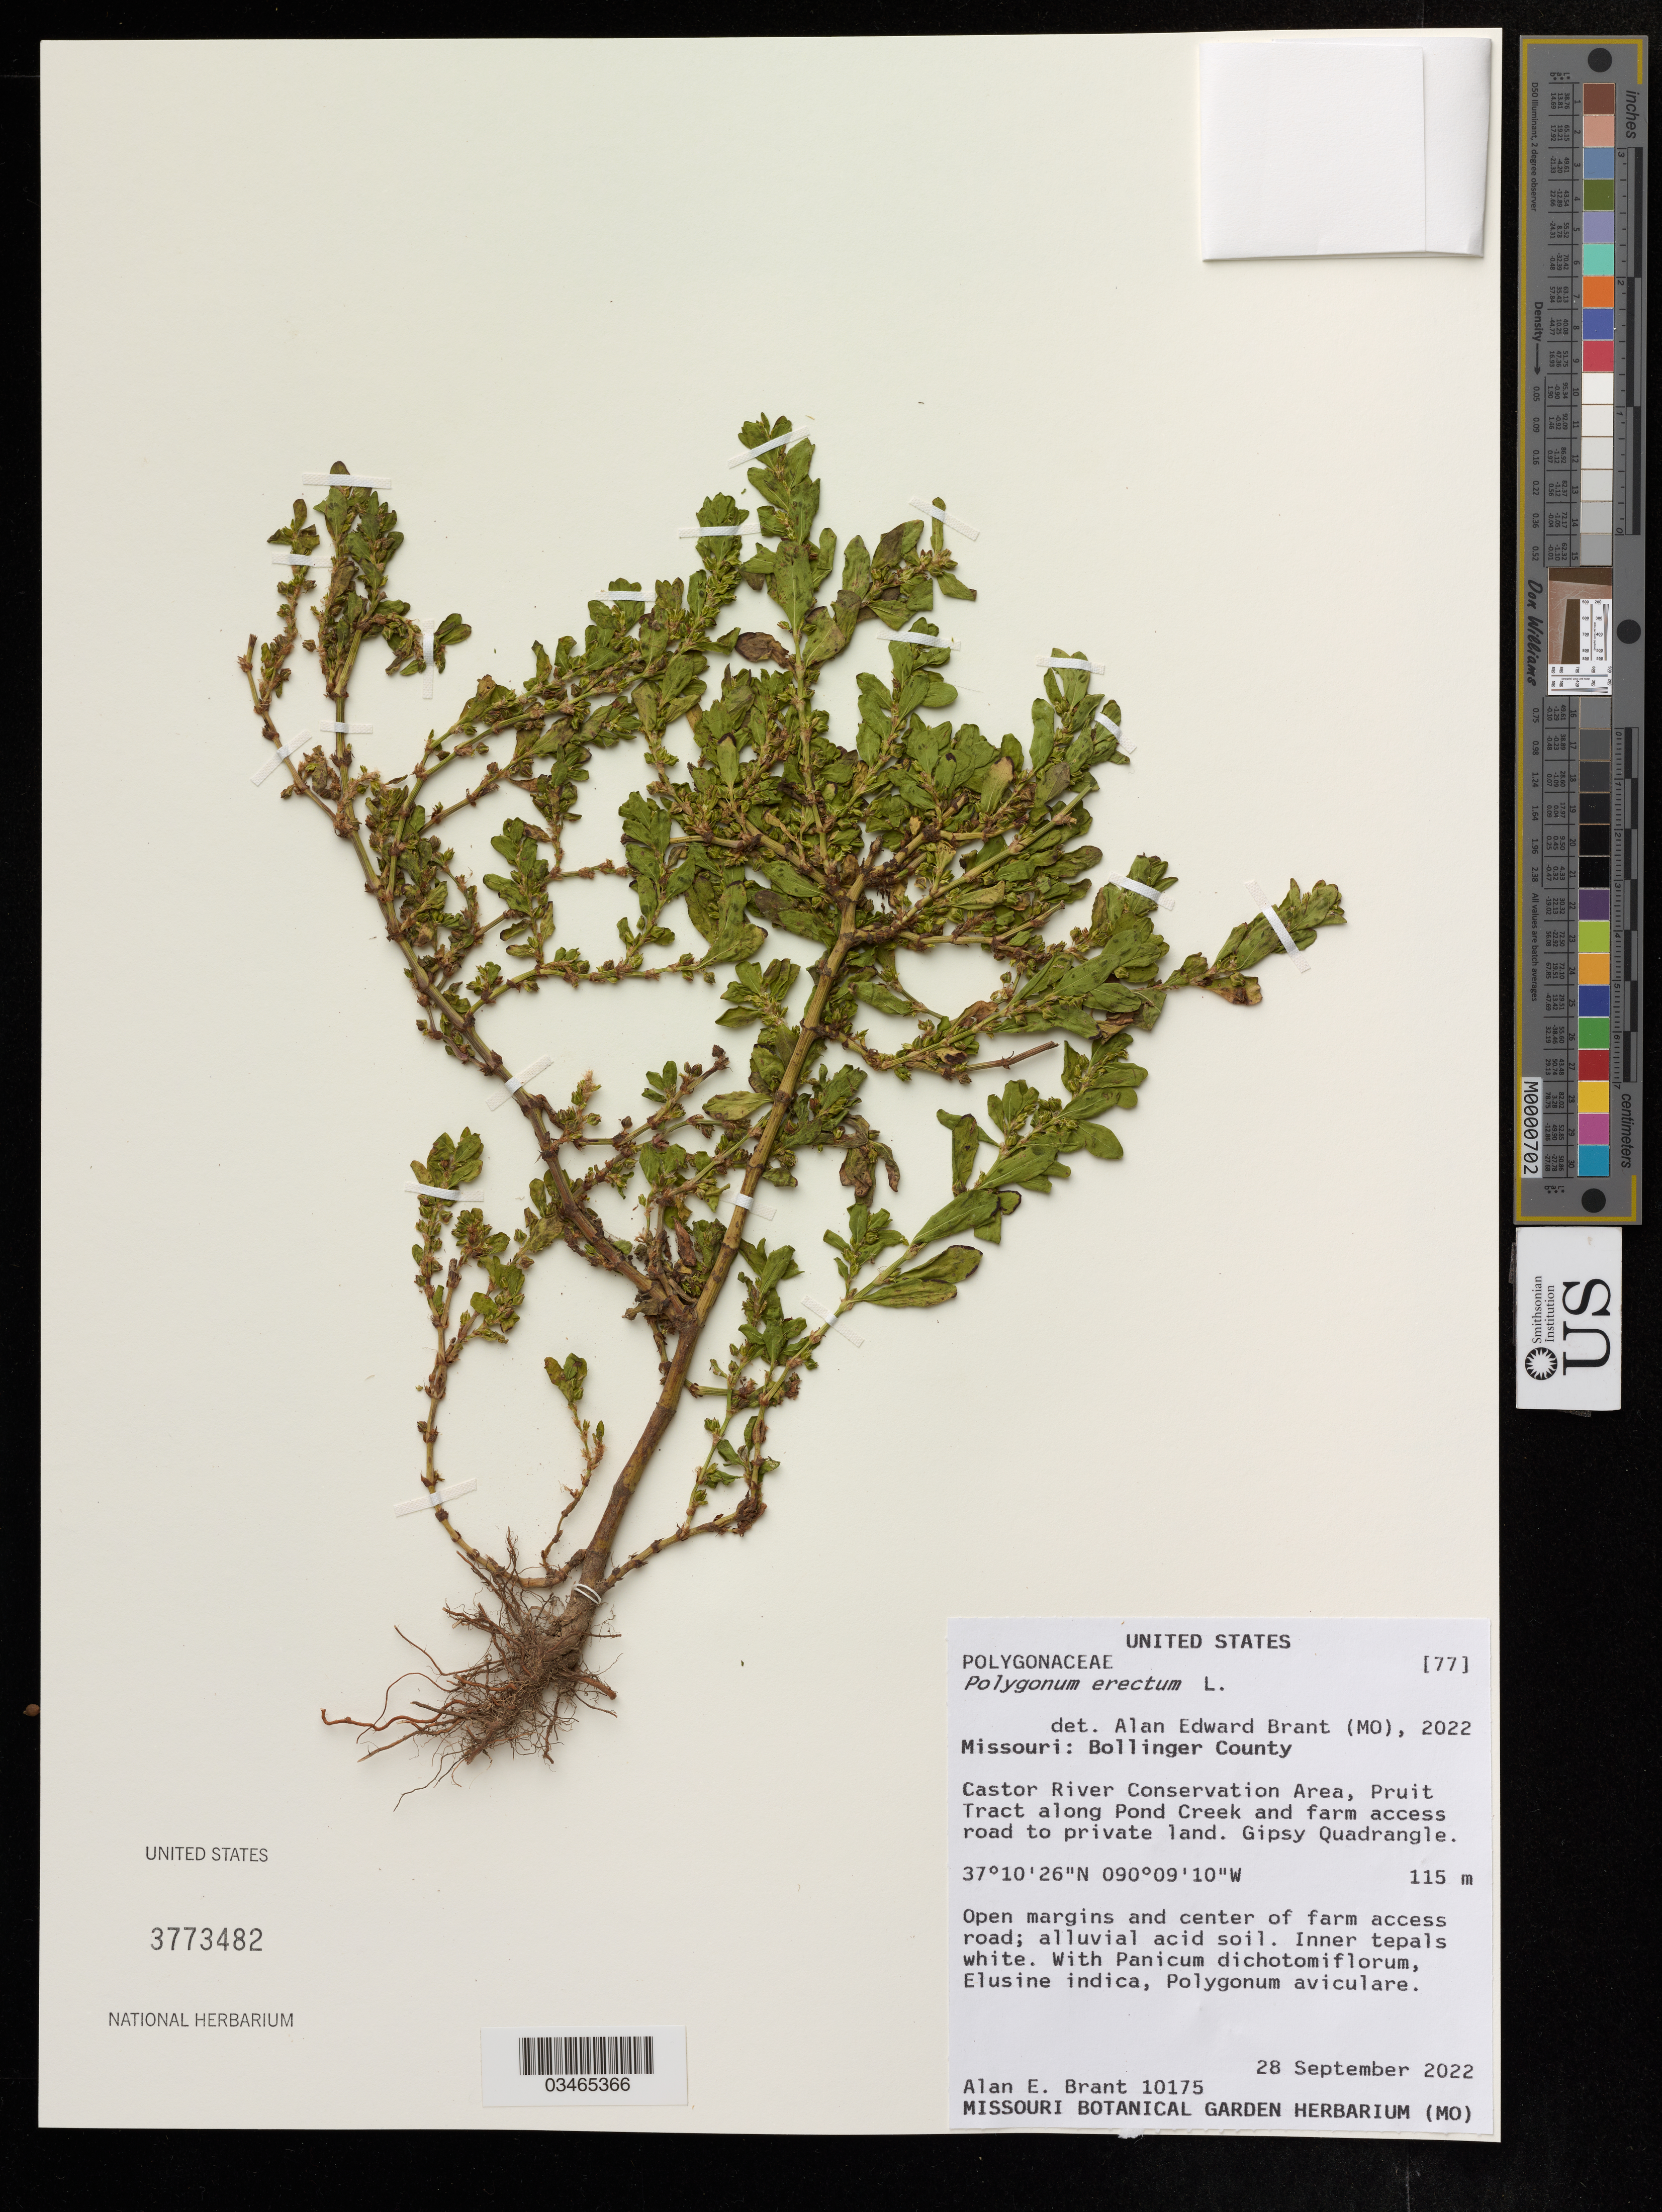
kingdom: Plantae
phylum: Tracheophyta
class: Magnoliopsida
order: Caryophyllales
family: Polygonaceae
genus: Polygonum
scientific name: Polygonum erectum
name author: L.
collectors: A. Brant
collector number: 77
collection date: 2022-09-28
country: United States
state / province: Missouri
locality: Castor River Conservation Area, Pruit Tracts along Pond Creek.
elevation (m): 115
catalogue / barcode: US 3773482